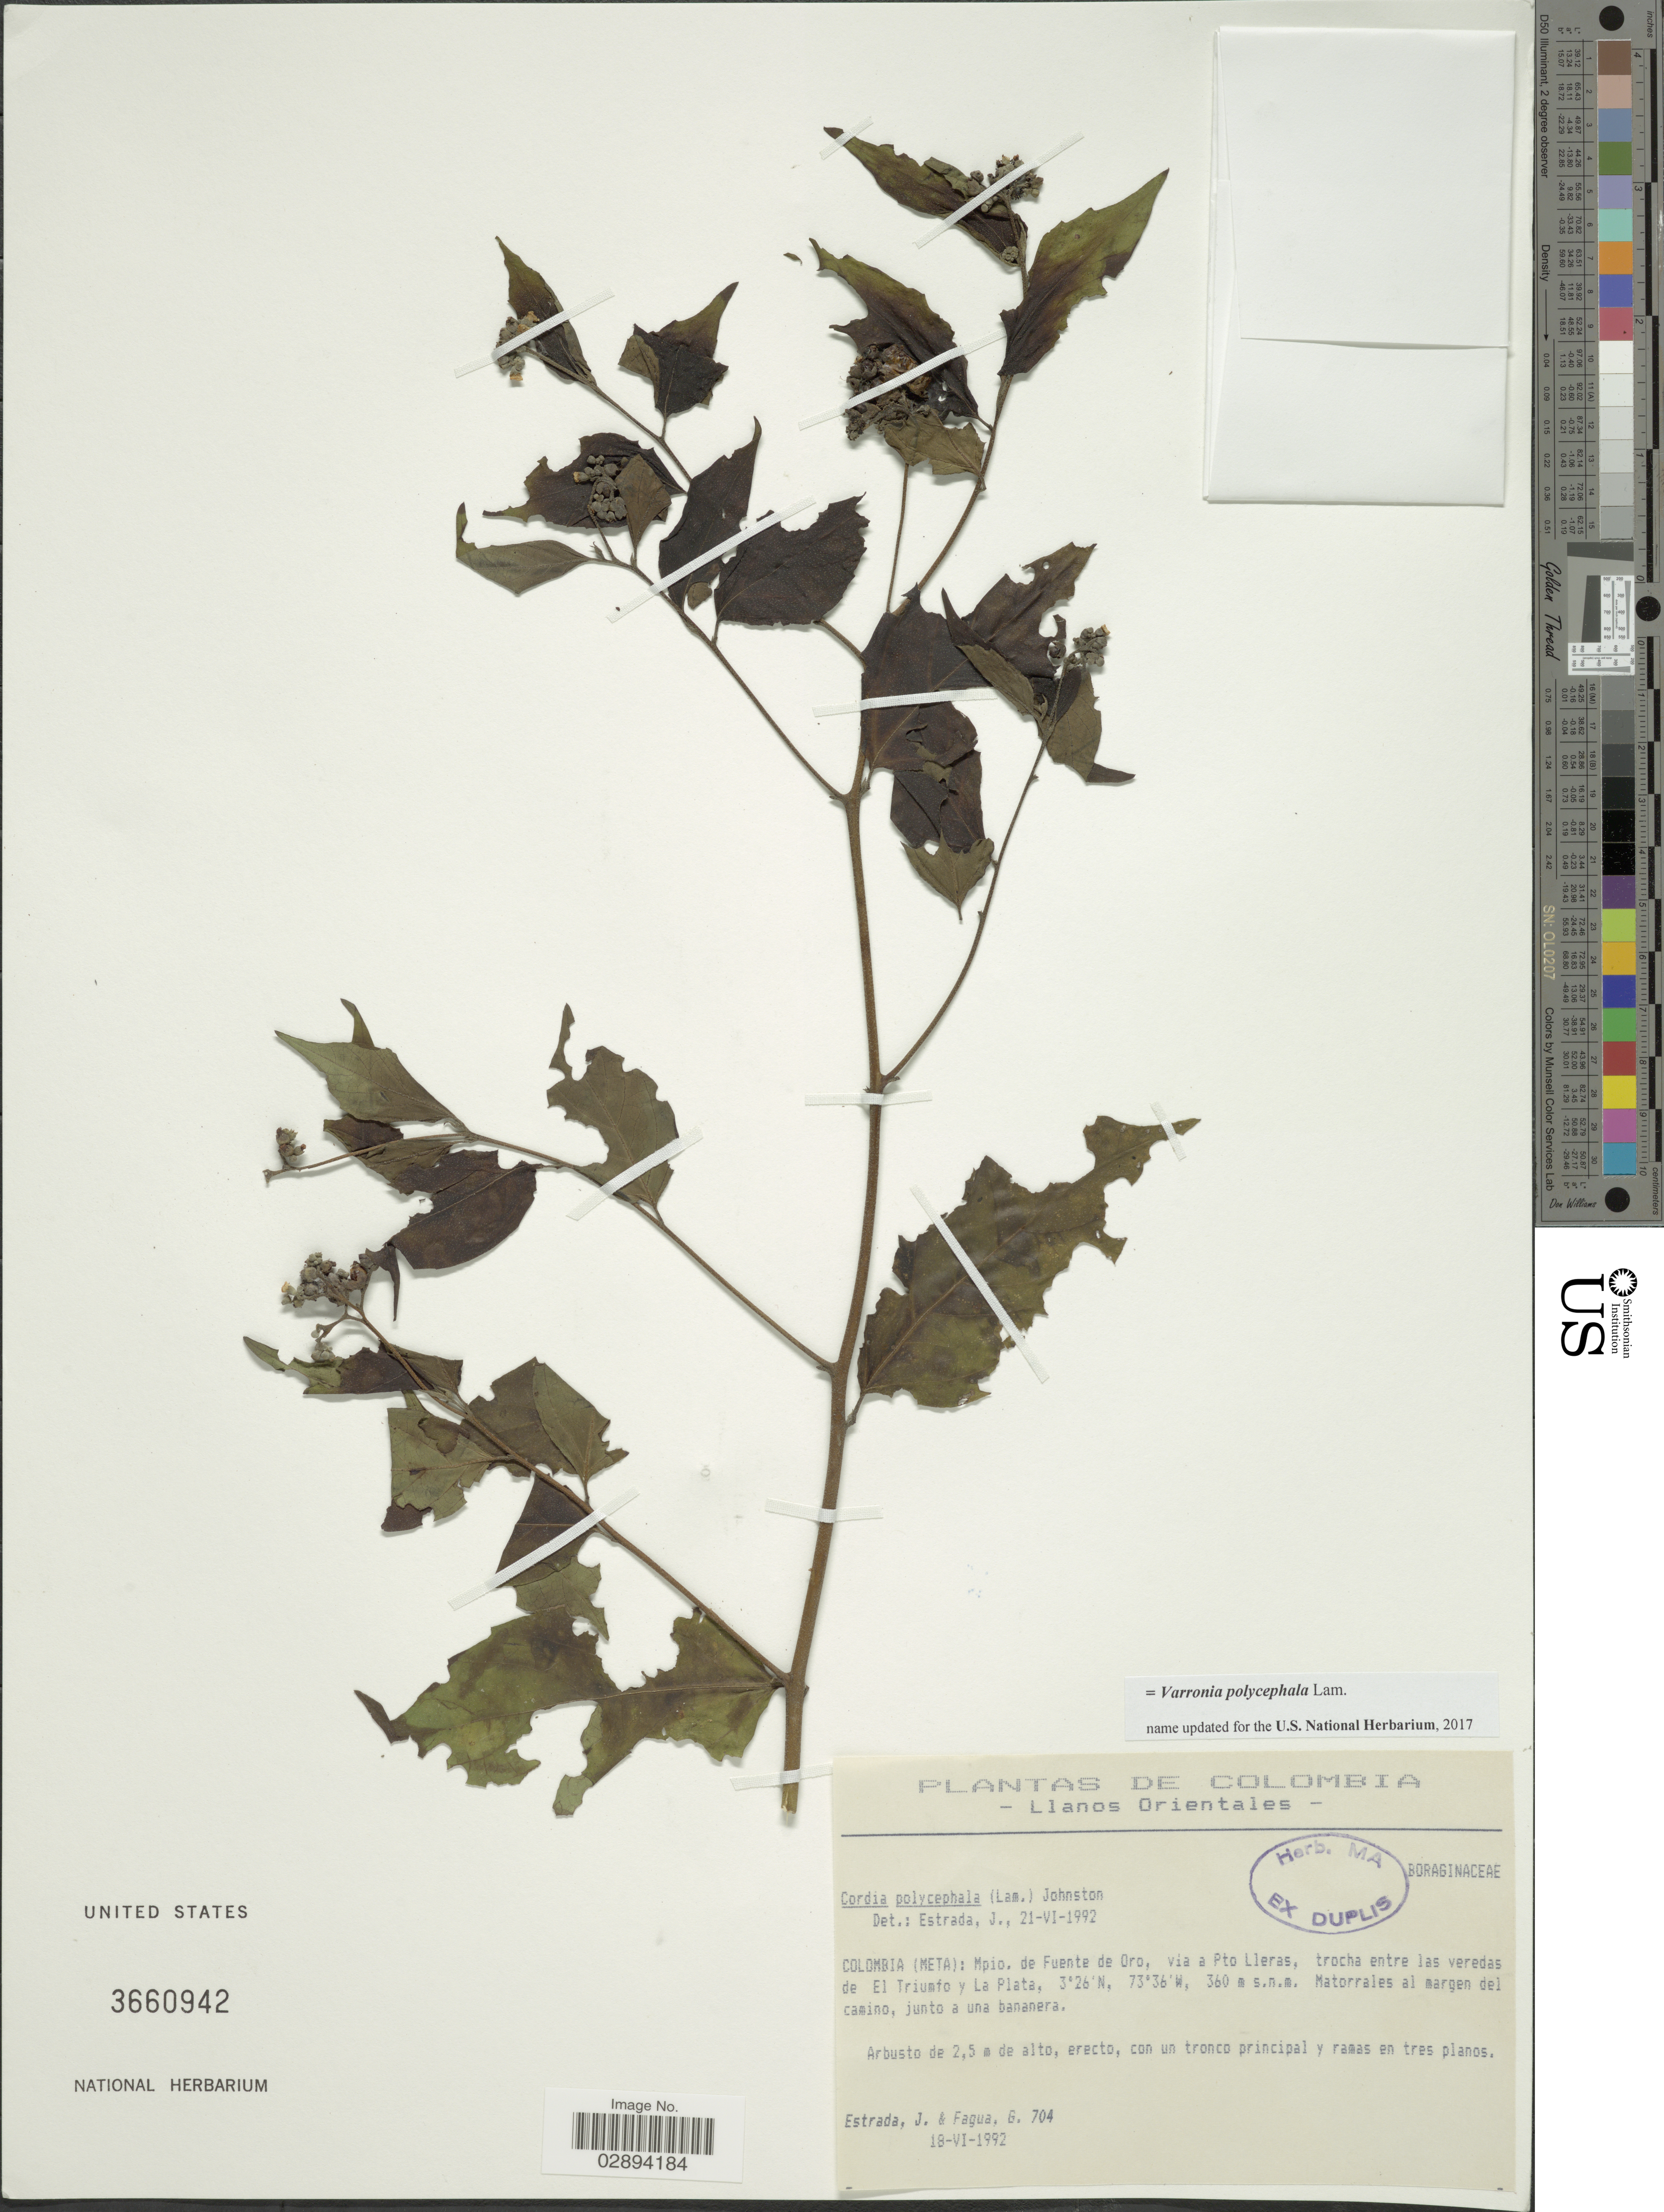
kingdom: Plantae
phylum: Tracheophyta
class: Magnoliopsida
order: Boraginales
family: Cordiaceae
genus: Varronia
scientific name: Varronia polycephala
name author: Lam.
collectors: J. Estrada & G. Fagua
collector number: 704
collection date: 1992-06-18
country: Colombia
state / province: Meta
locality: Mpio. de Fuente de Oro, via a Pto Lleras, trocha entre las veredas de El Triumfo y La Plata.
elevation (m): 360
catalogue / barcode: US 3660942